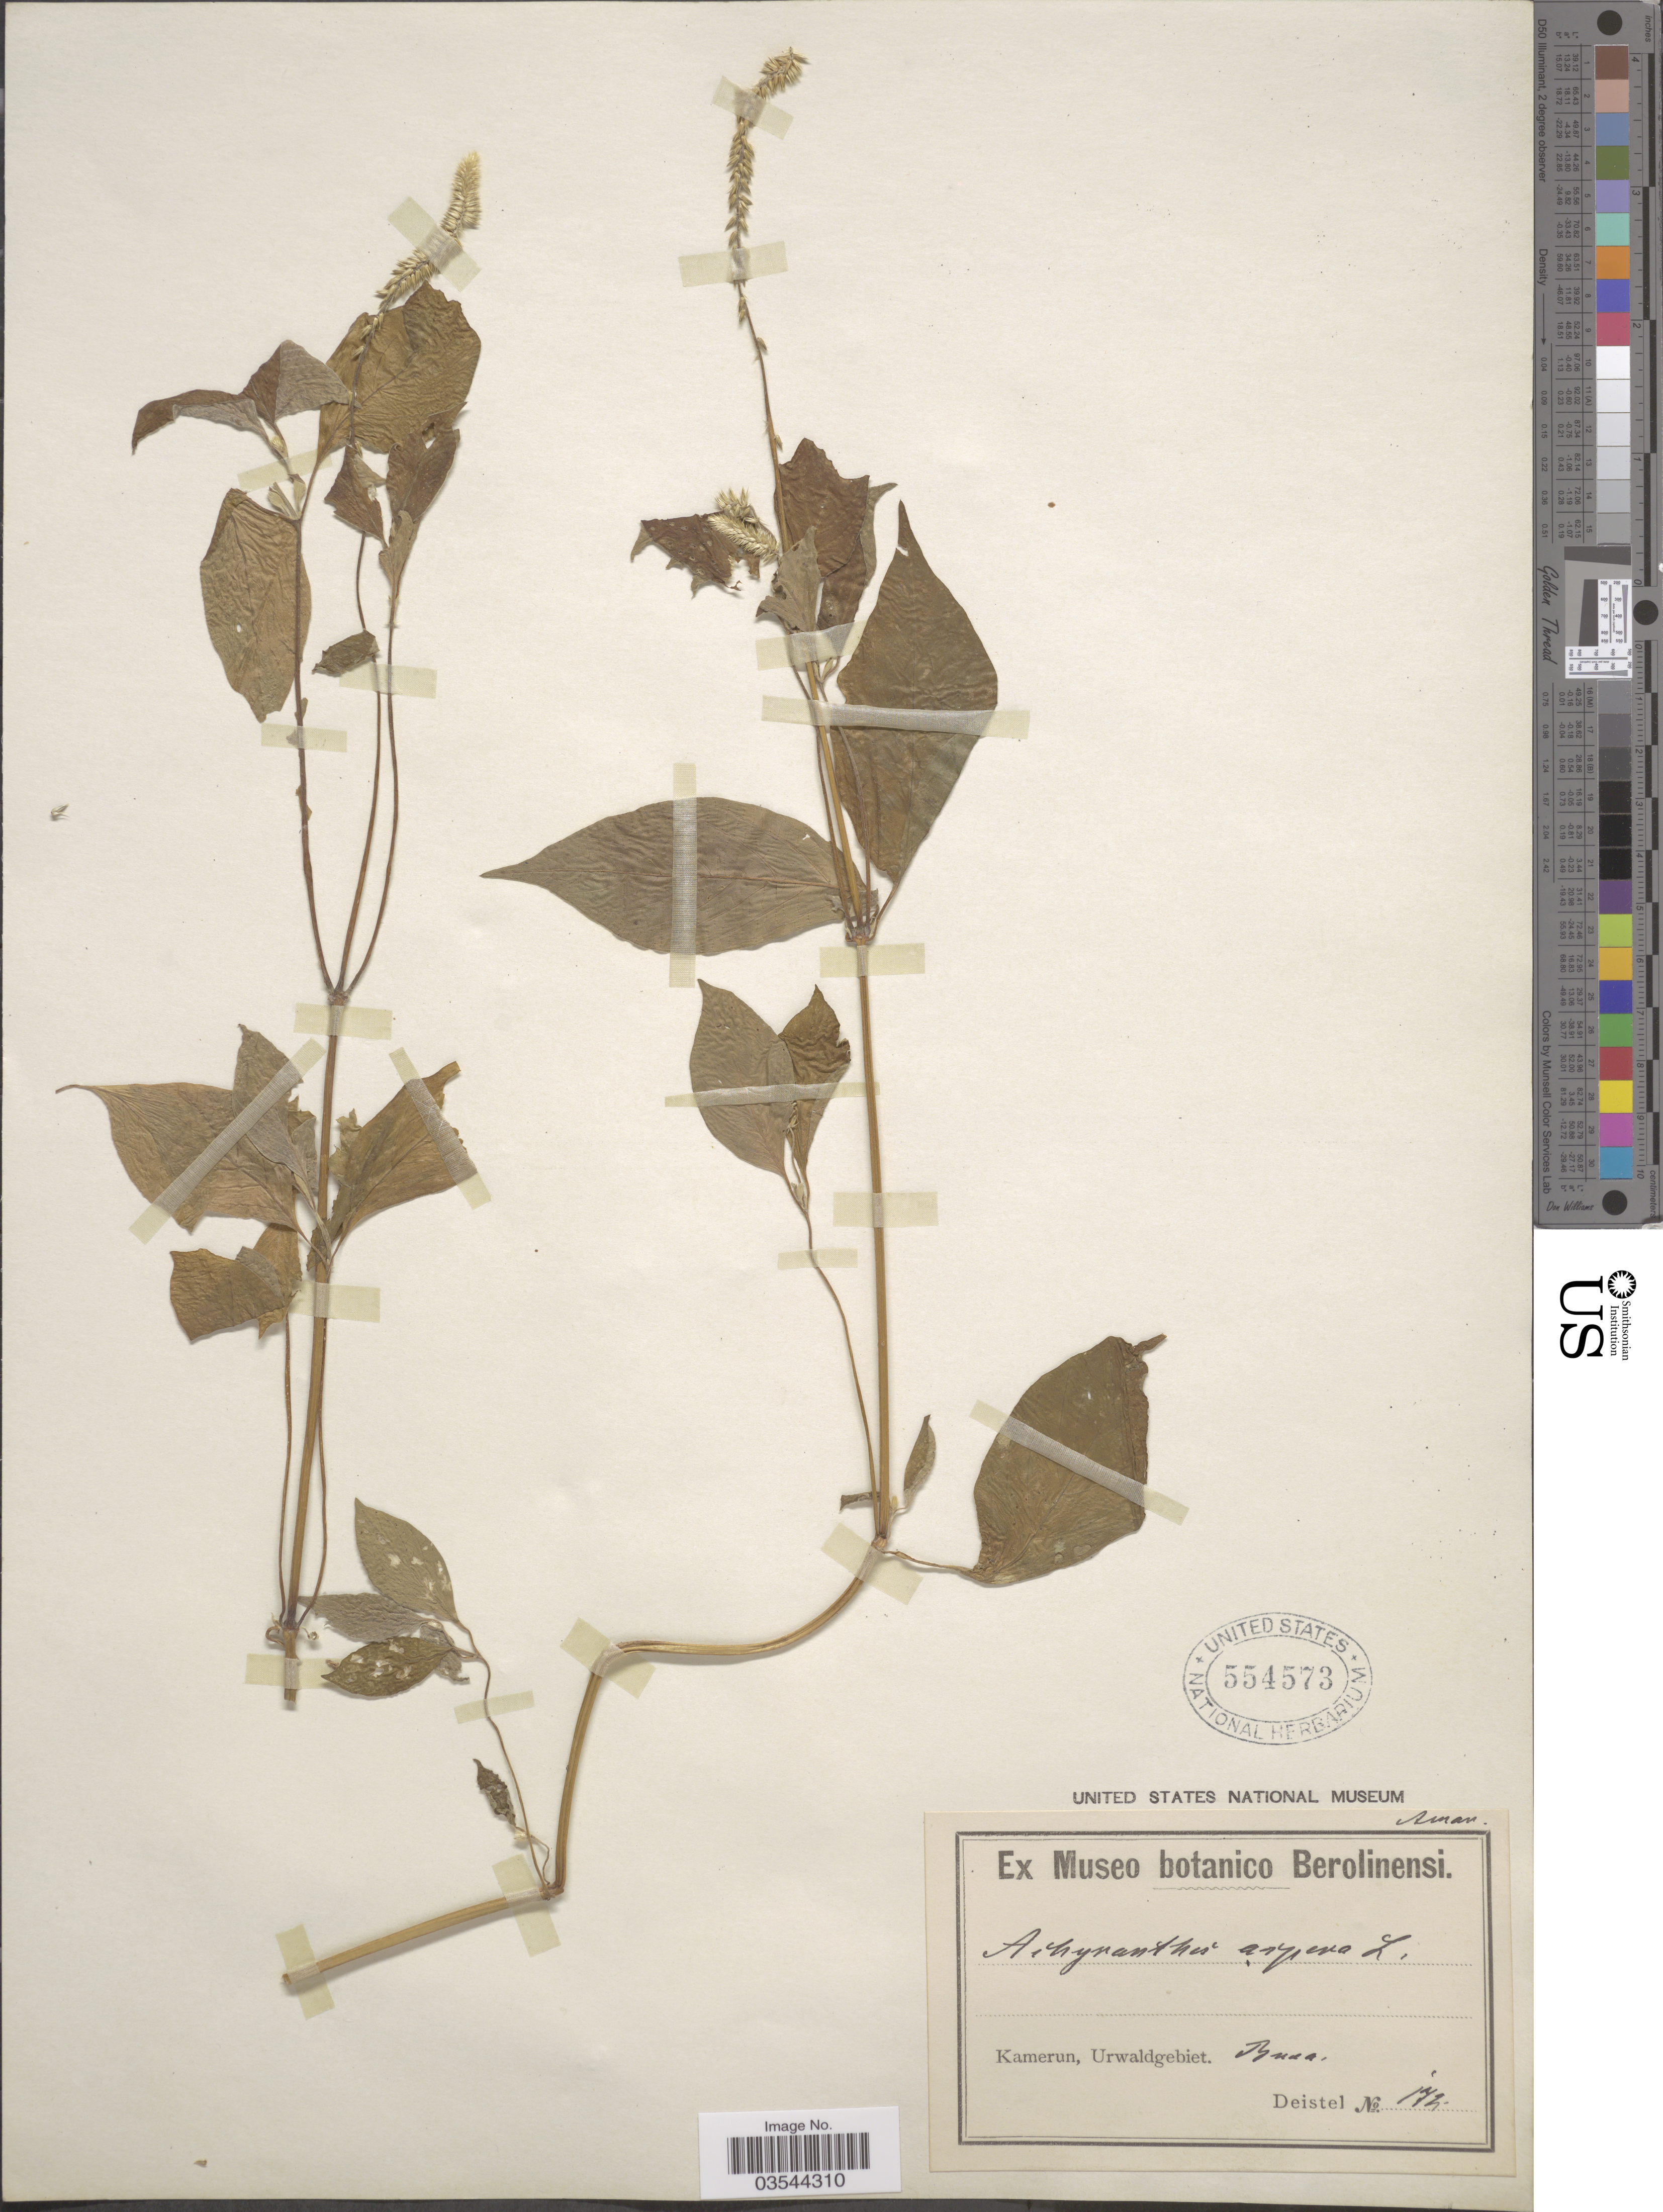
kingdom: Plantae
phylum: Tracheophyta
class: Magnoliopsida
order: Caryophyllales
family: Amaranthaceae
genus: Achyranthes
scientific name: Achyranthes aspera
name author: L.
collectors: -. Deistel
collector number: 172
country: Cameroon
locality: Kamerun, Urwaldgebiet. Buea.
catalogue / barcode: US 554573